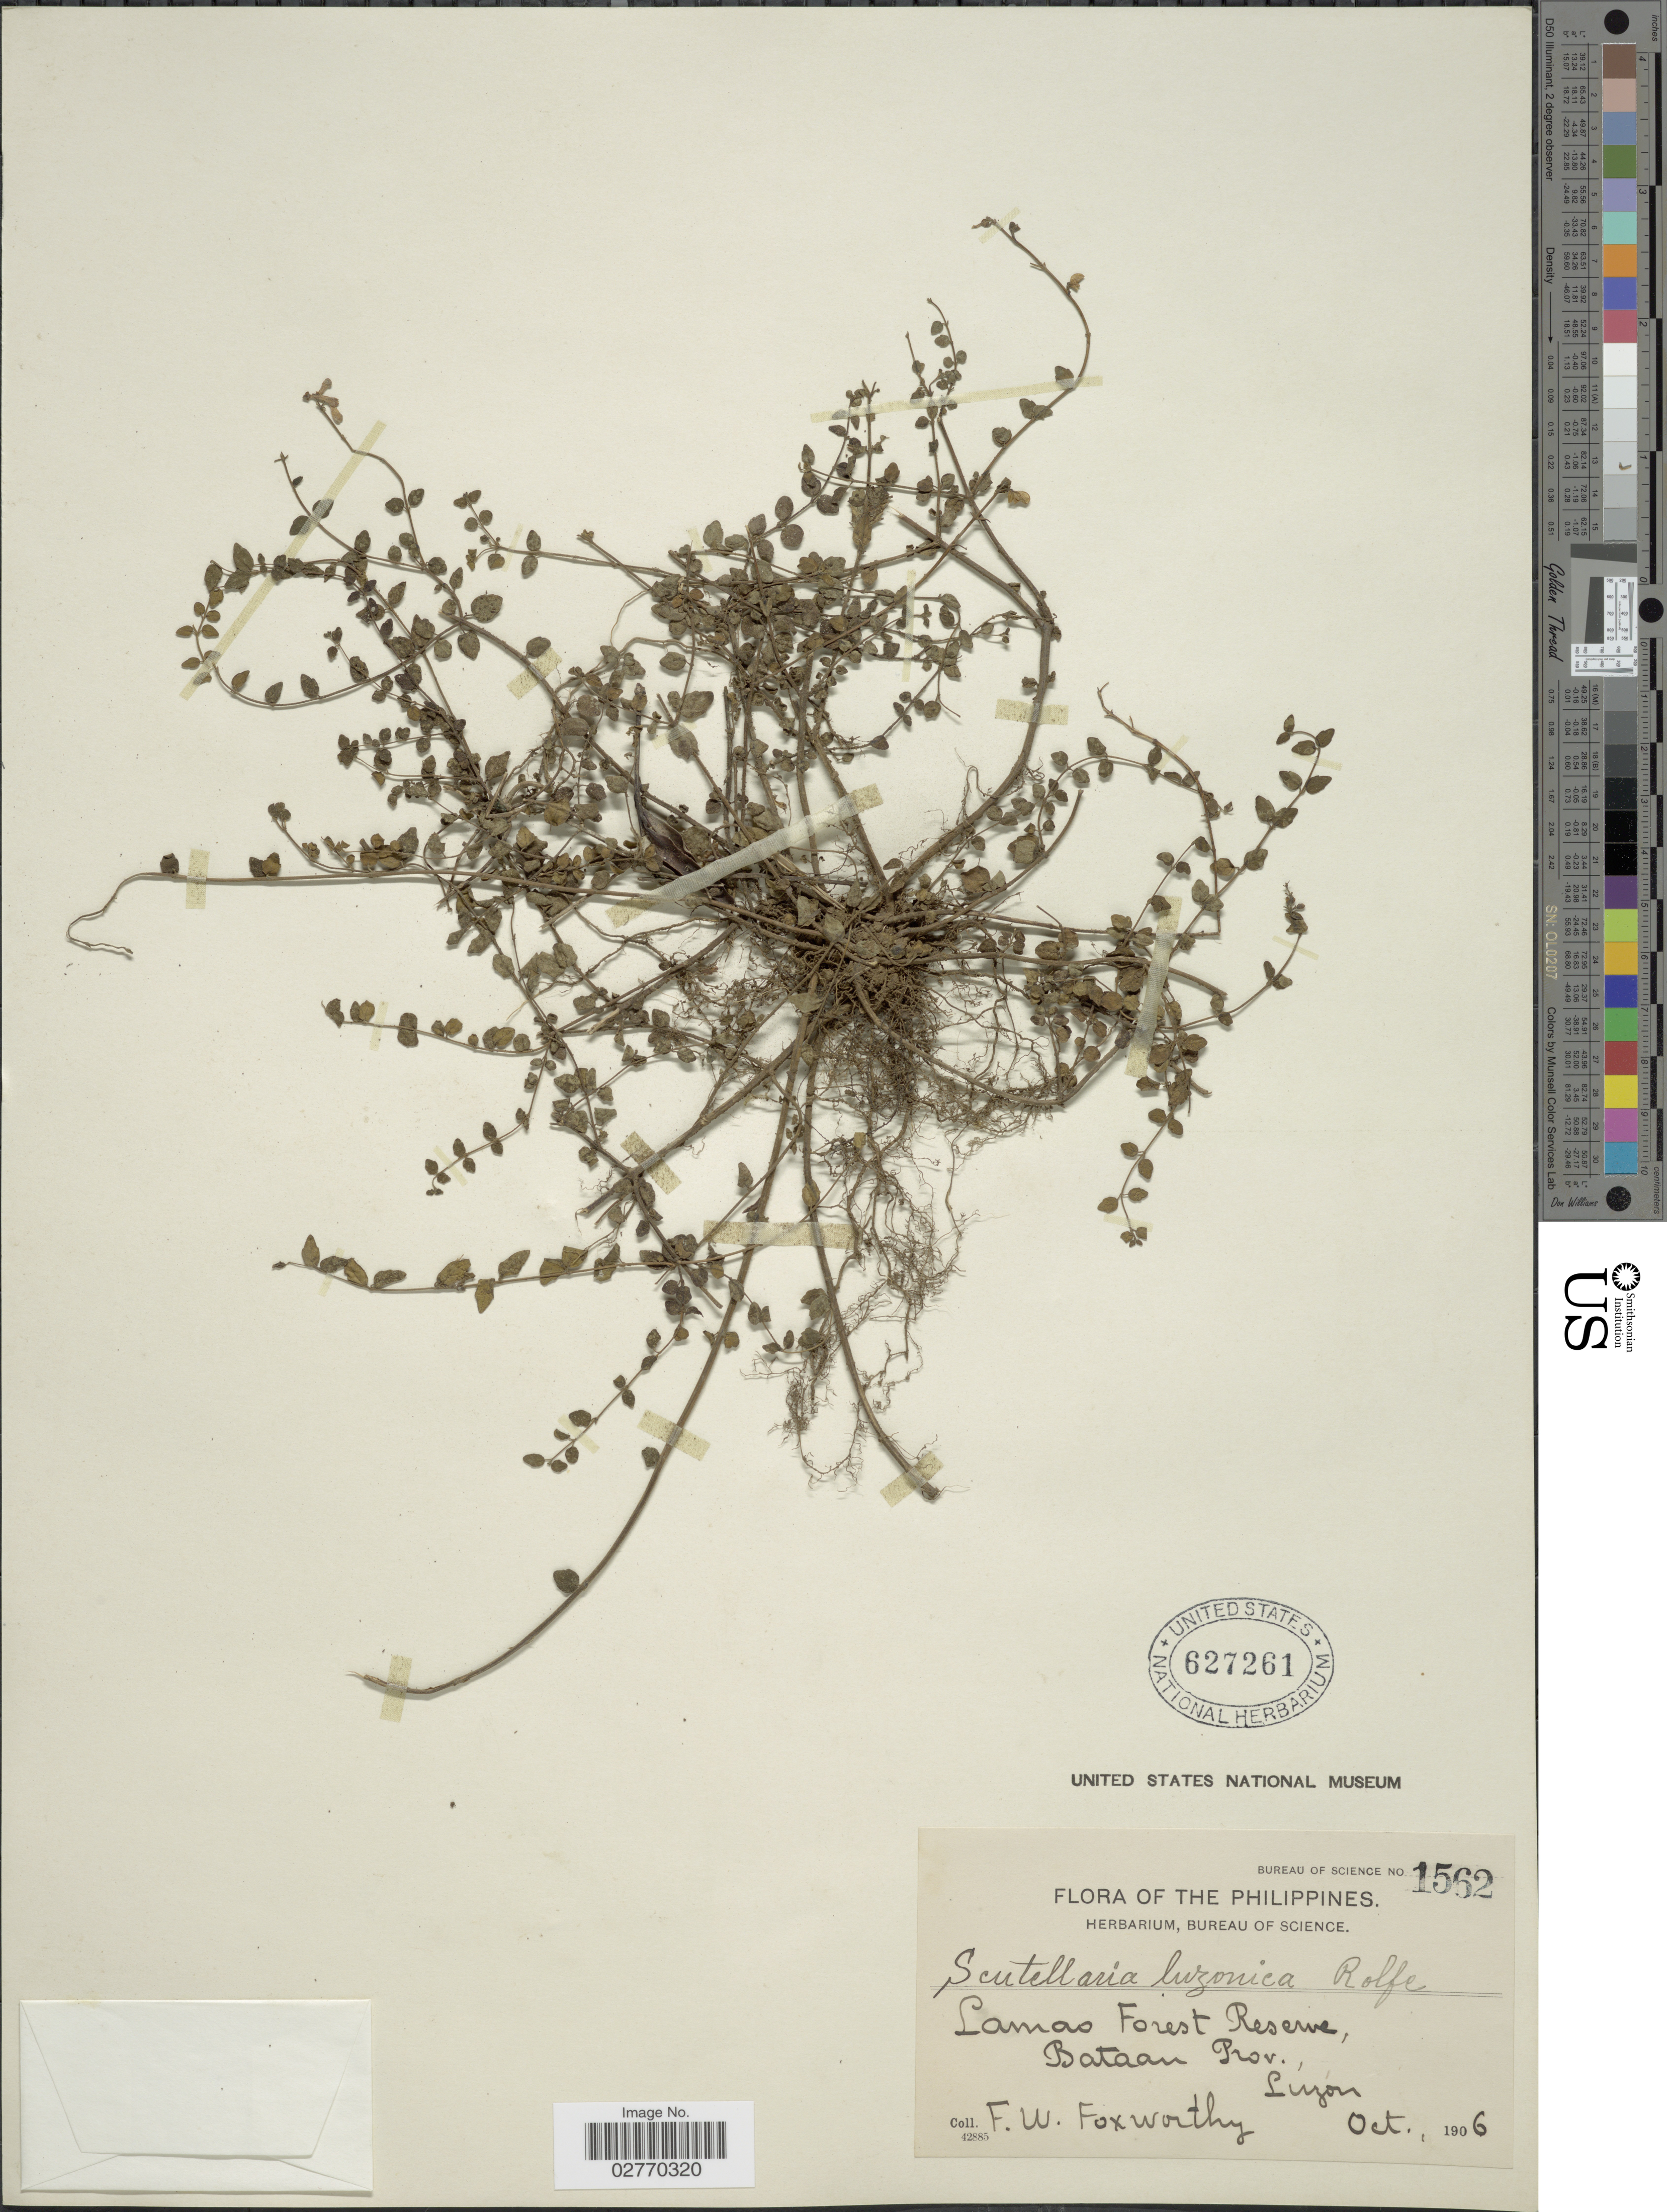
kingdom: Plantae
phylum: Tracheophyta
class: Magnoliopsida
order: Lamiales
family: Lamiaceae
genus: Scutellaria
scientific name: Scutellaria javanica var. luzonica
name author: (Rolfe) H. Keng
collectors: F. W. Foxworthy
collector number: Bureau of Science 1562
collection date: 1906-10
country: Philippines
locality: Lamao Forest Reserve, Bataan Prov., Luzon.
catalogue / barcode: US 627261